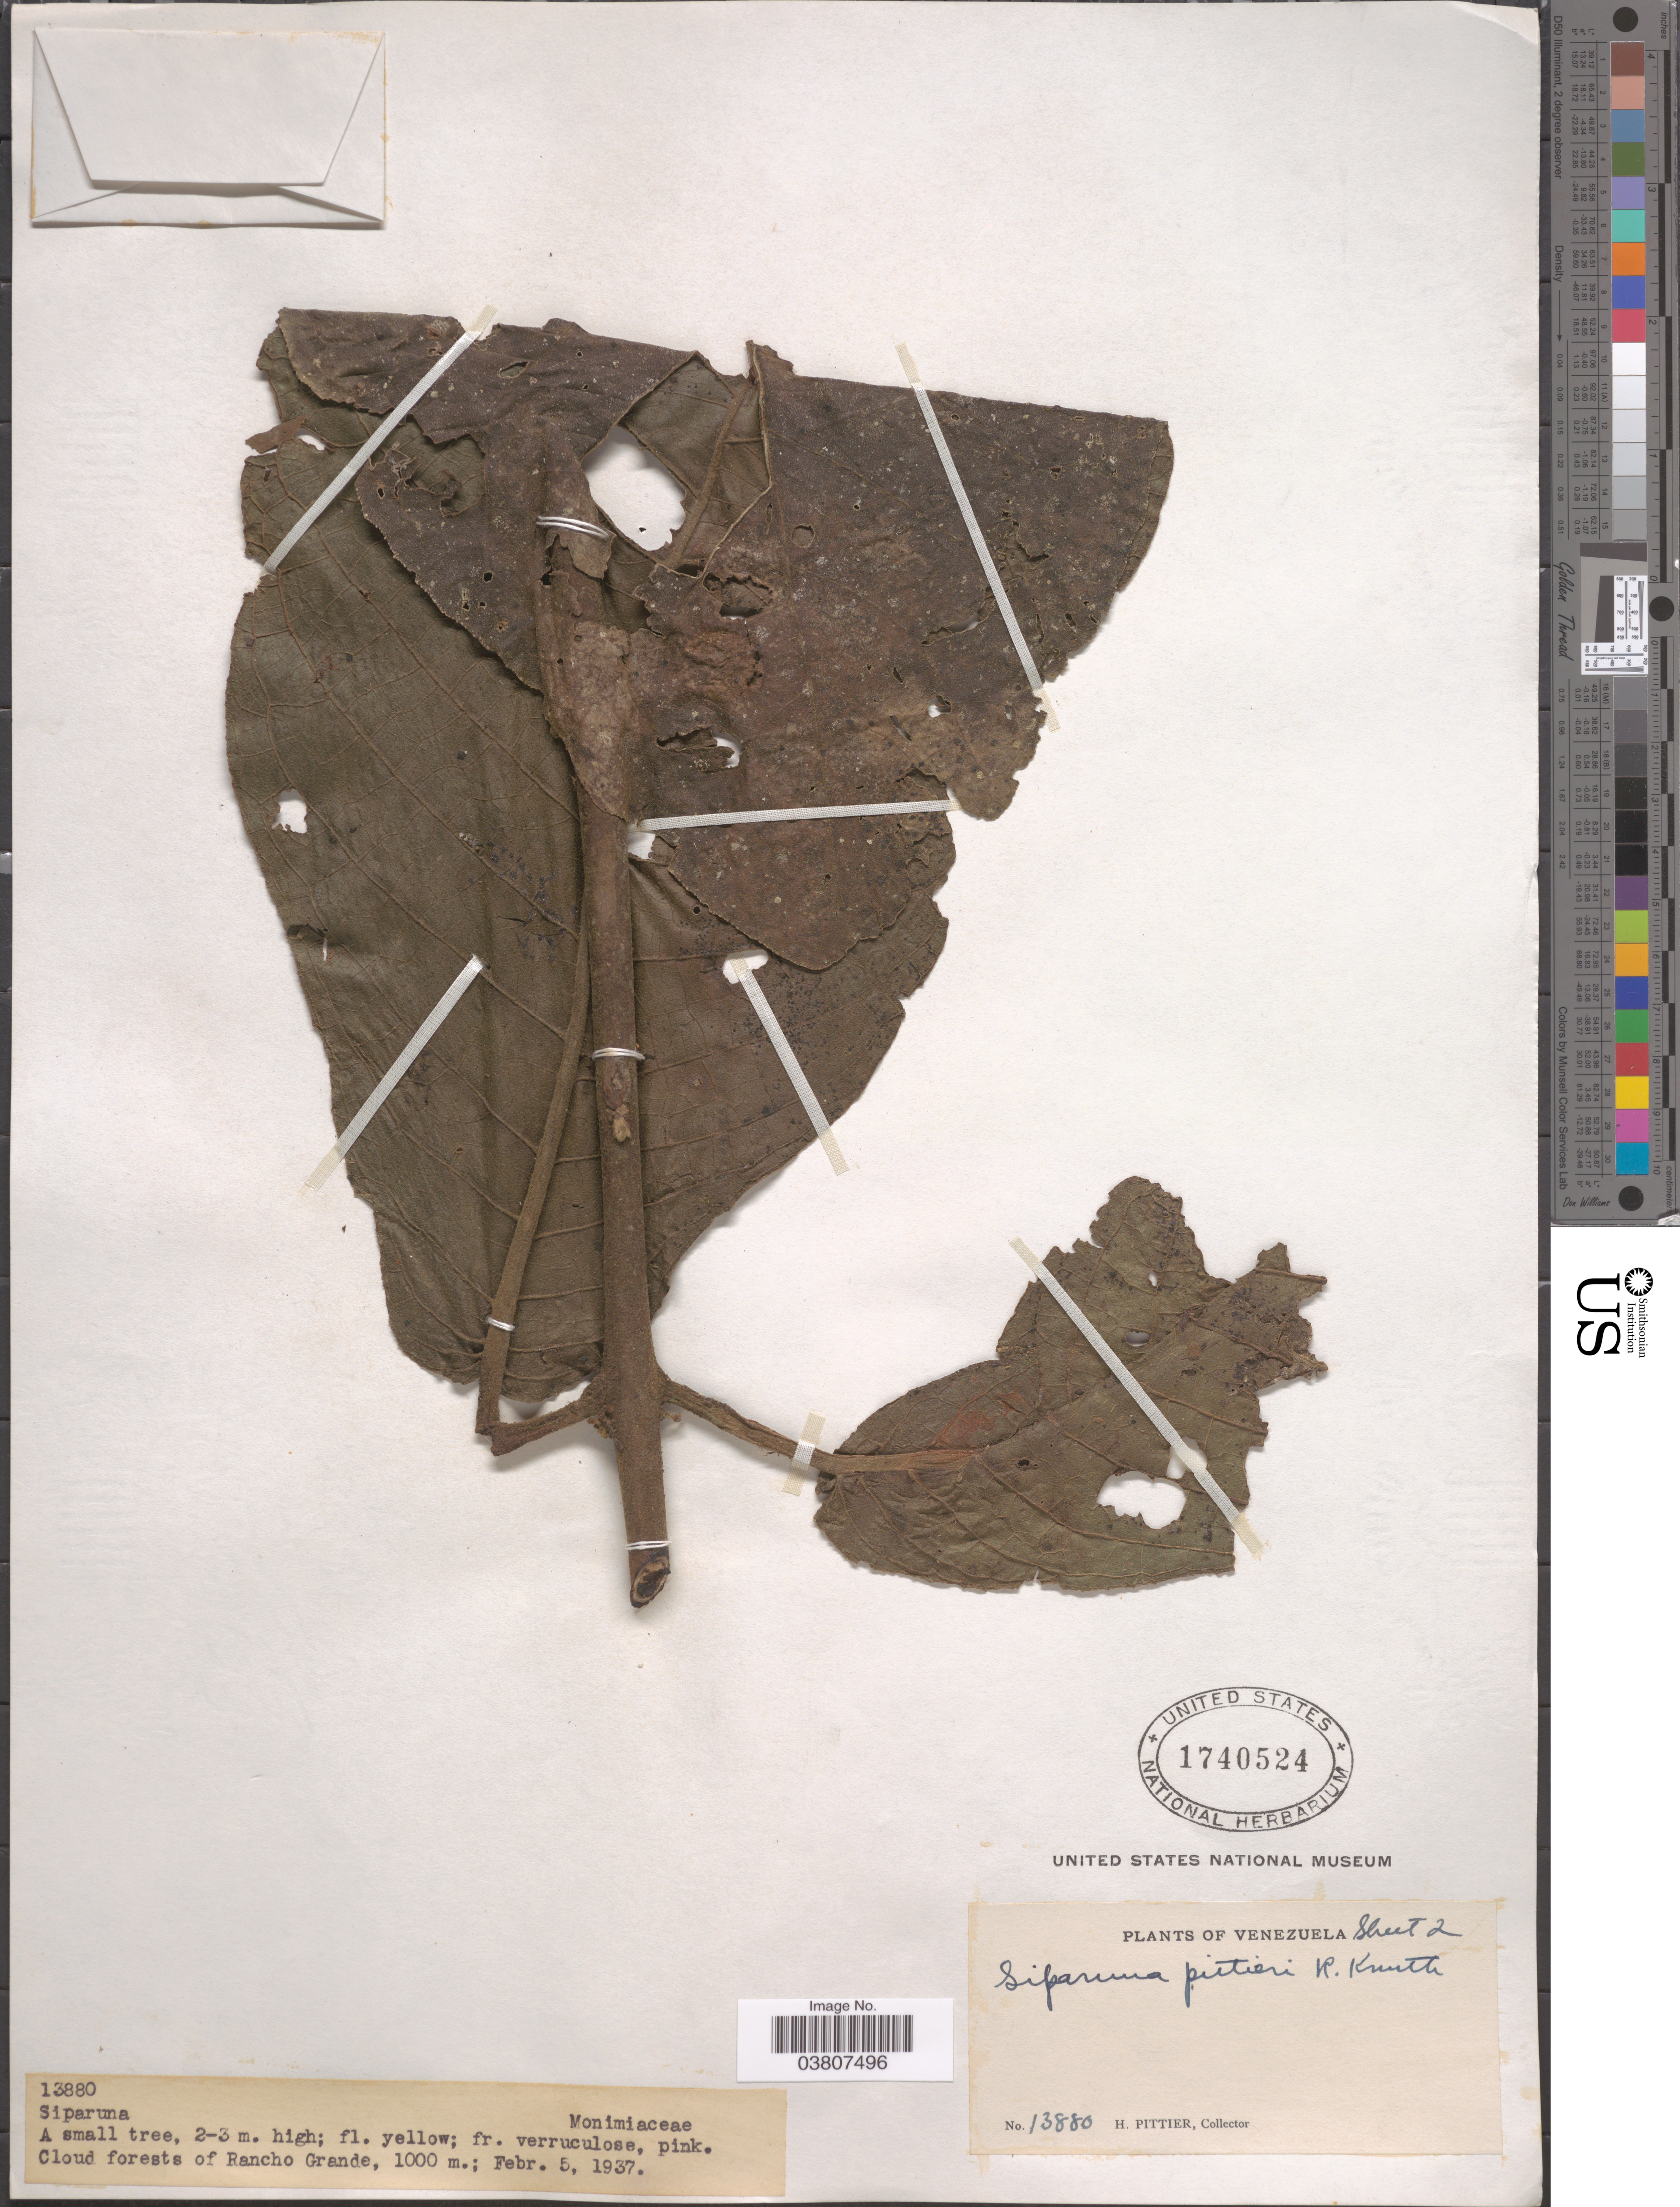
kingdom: Plantae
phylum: Tracheophyta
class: Magnoliopsida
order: Laurales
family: Siparunaceae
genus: Siparuna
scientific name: Siparuna sessiliflora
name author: (Kunth) A. DC.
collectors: H. F. Pittier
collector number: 13880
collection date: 1937-02-05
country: Venezuela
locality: Cloud forests of Rancho Grande.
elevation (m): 1000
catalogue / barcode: US 1740524